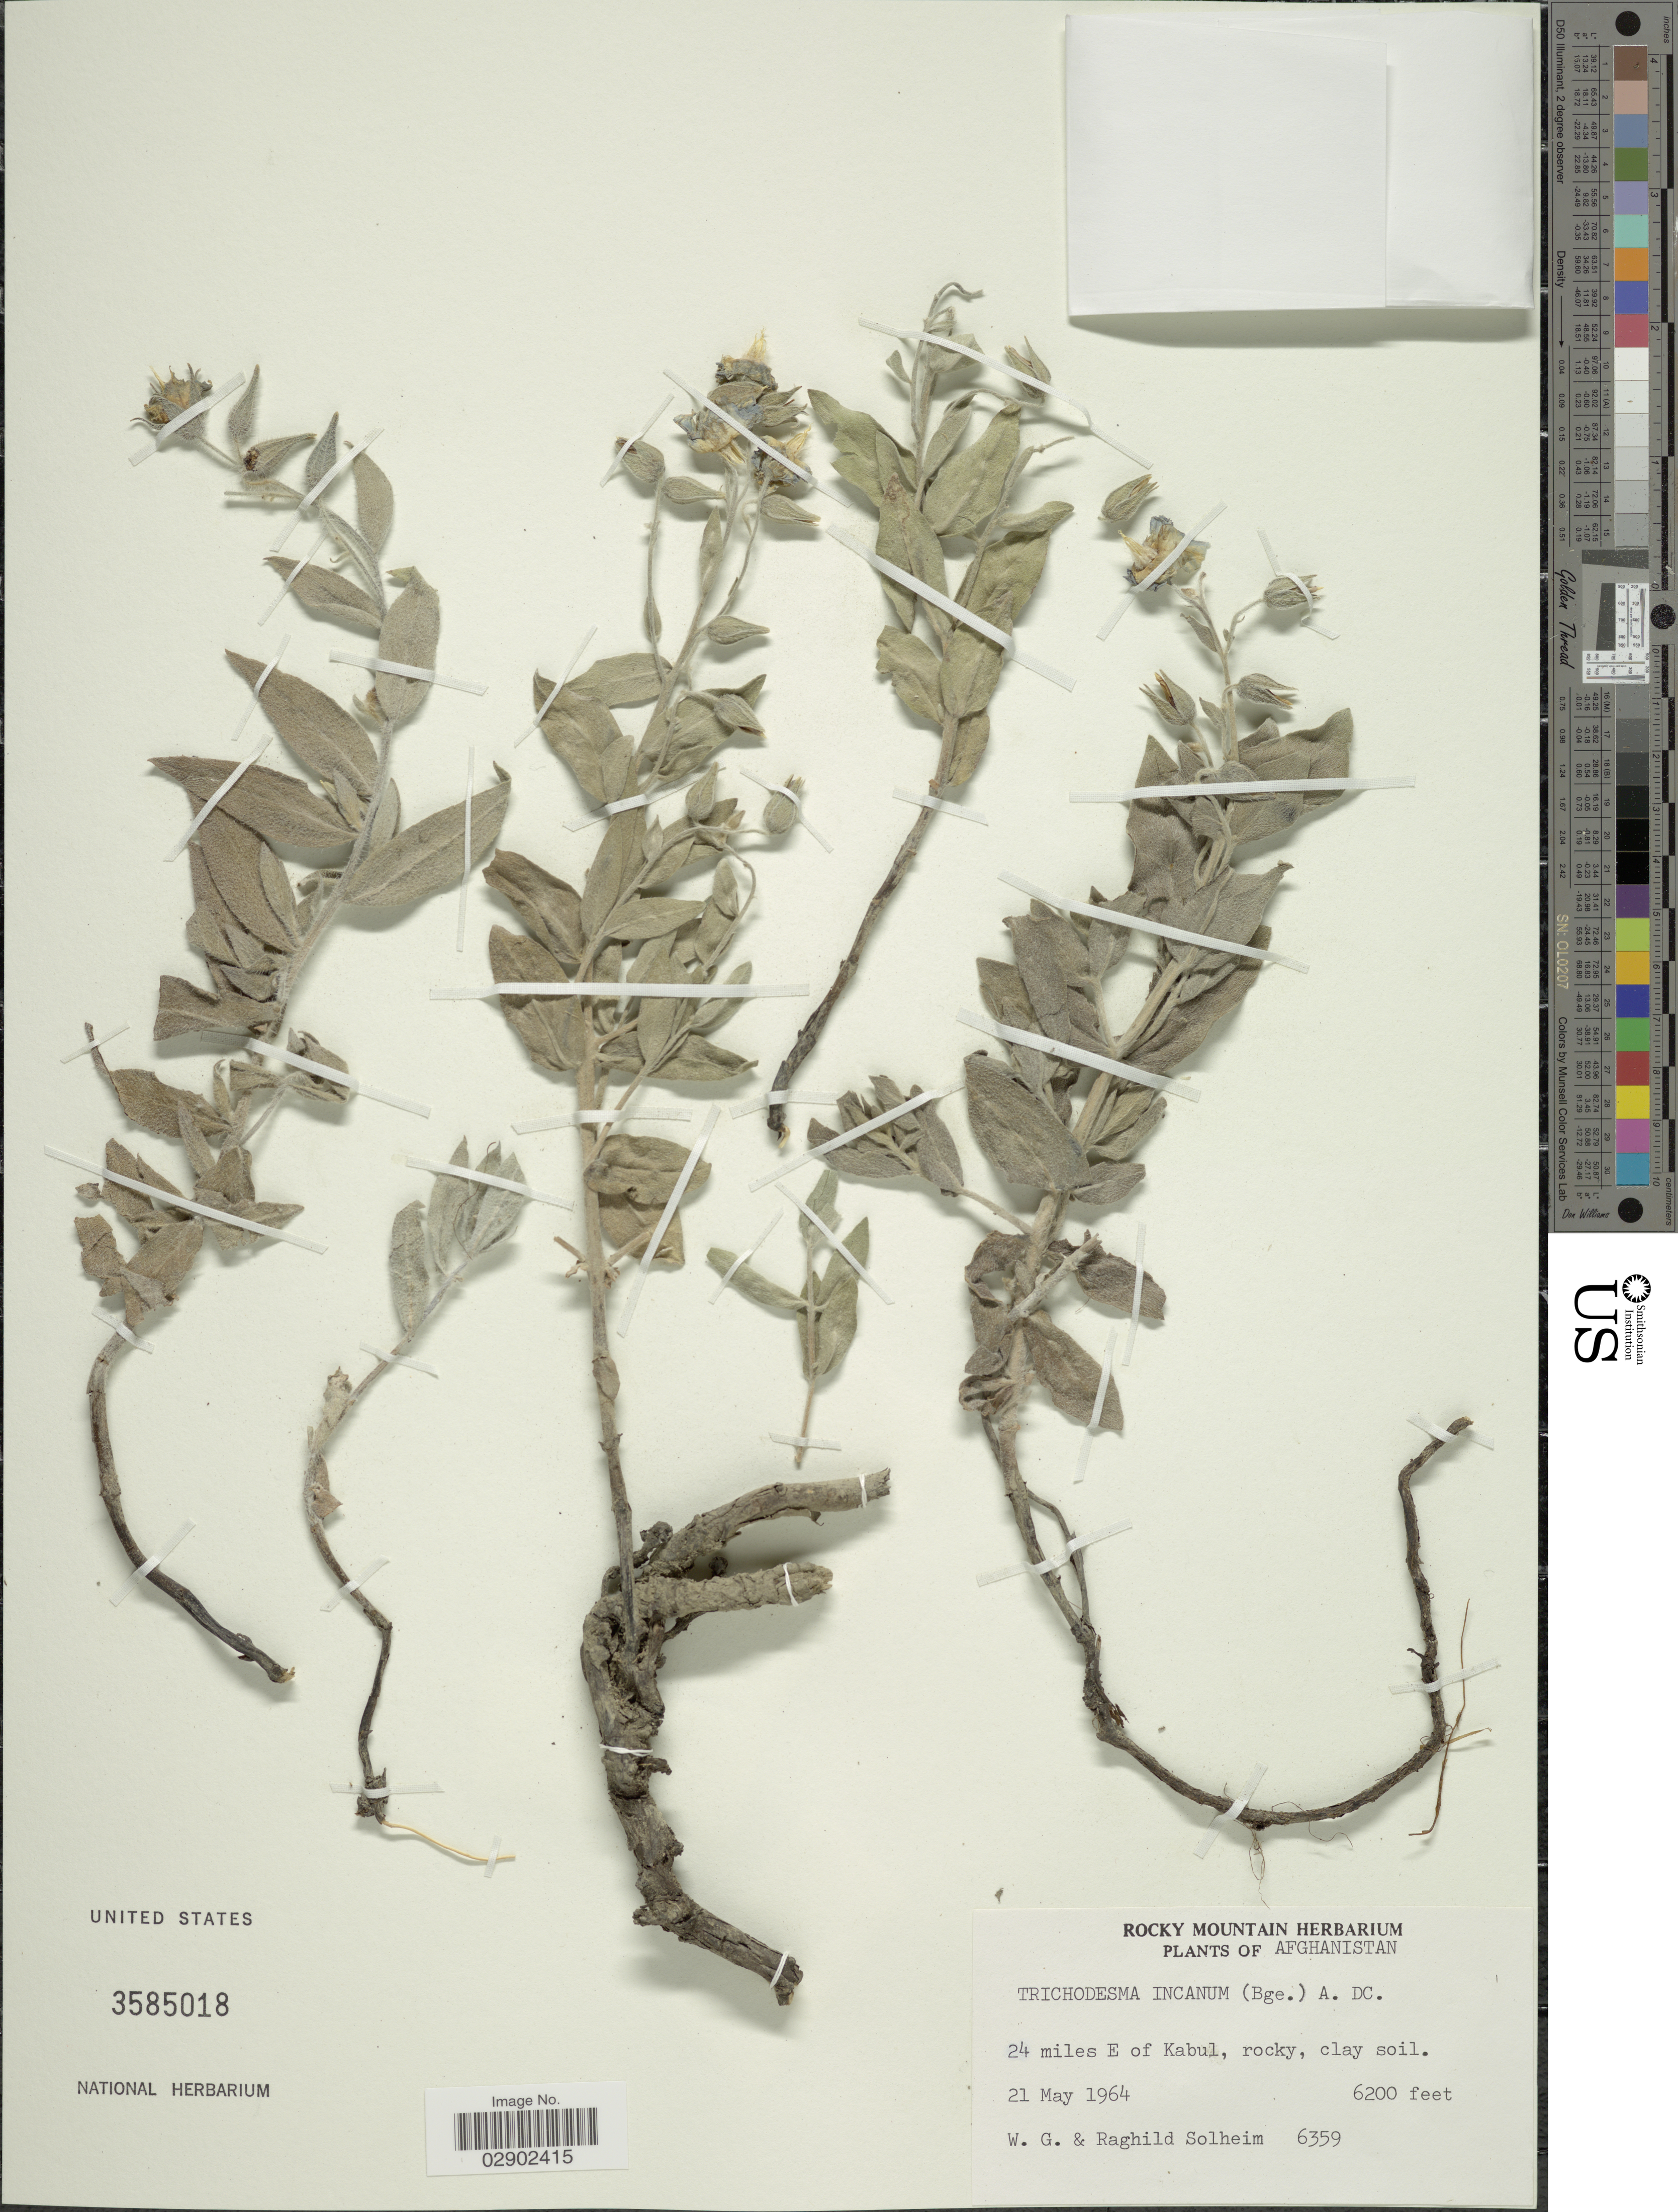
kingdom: Plantae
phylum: Tracheophyta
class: Magnoliopsida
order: Boraginales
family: Boraginaceae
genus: Trichodesma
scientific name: Trichodesma incanum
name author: (Bunge) A. DC.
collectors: W. Solheim & R. Solheim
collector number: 6359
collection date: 1964-05-21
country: Afghanistan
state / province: Kabul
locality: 24 miles E of Kabul.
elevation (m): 1890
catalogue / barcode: US 3585018